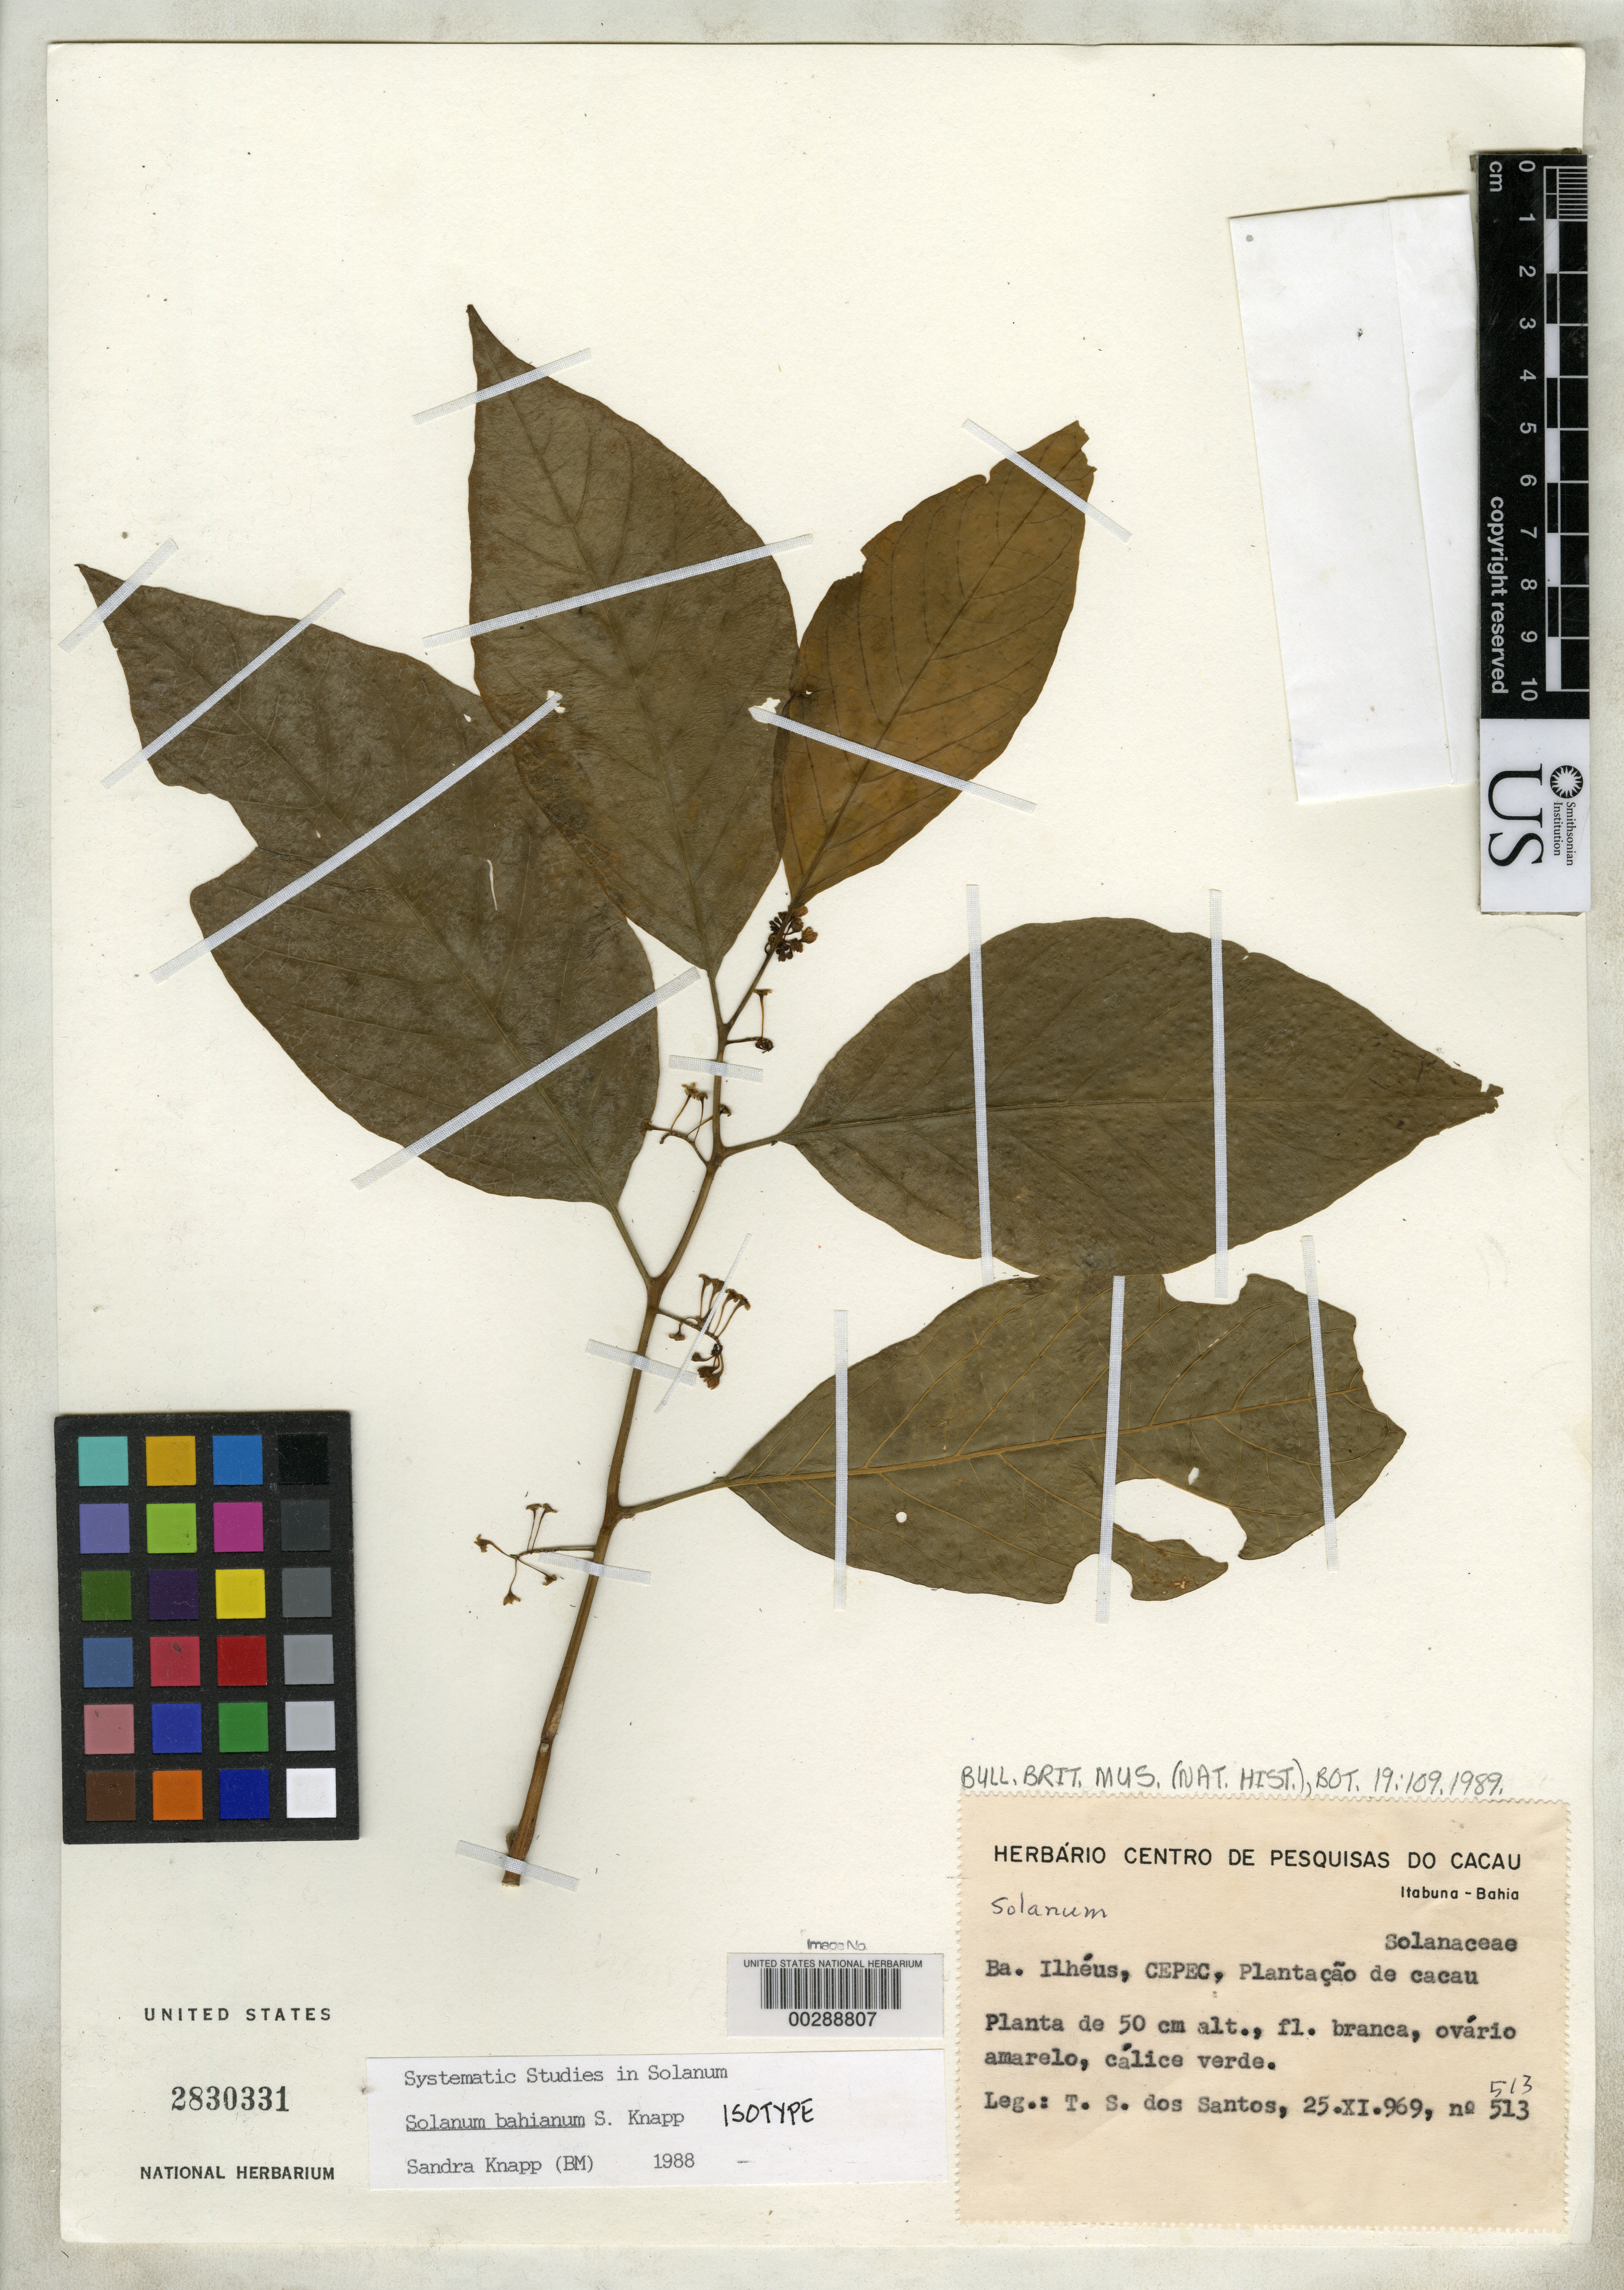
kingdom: Plantae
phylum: Tracheophyta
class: Magnoliopsida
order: Solanales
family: Solanaceae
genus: Solanum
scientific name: Solanum bahianum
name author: S. Knapp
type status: Isotype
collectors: T. S. Santos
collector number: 513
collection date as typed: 25 Nov 1969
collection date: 1969-11-25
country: Brazil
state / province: Bahia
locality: Ilheus, Cepec, plantacao de Cacau.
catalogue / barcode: US 2830331